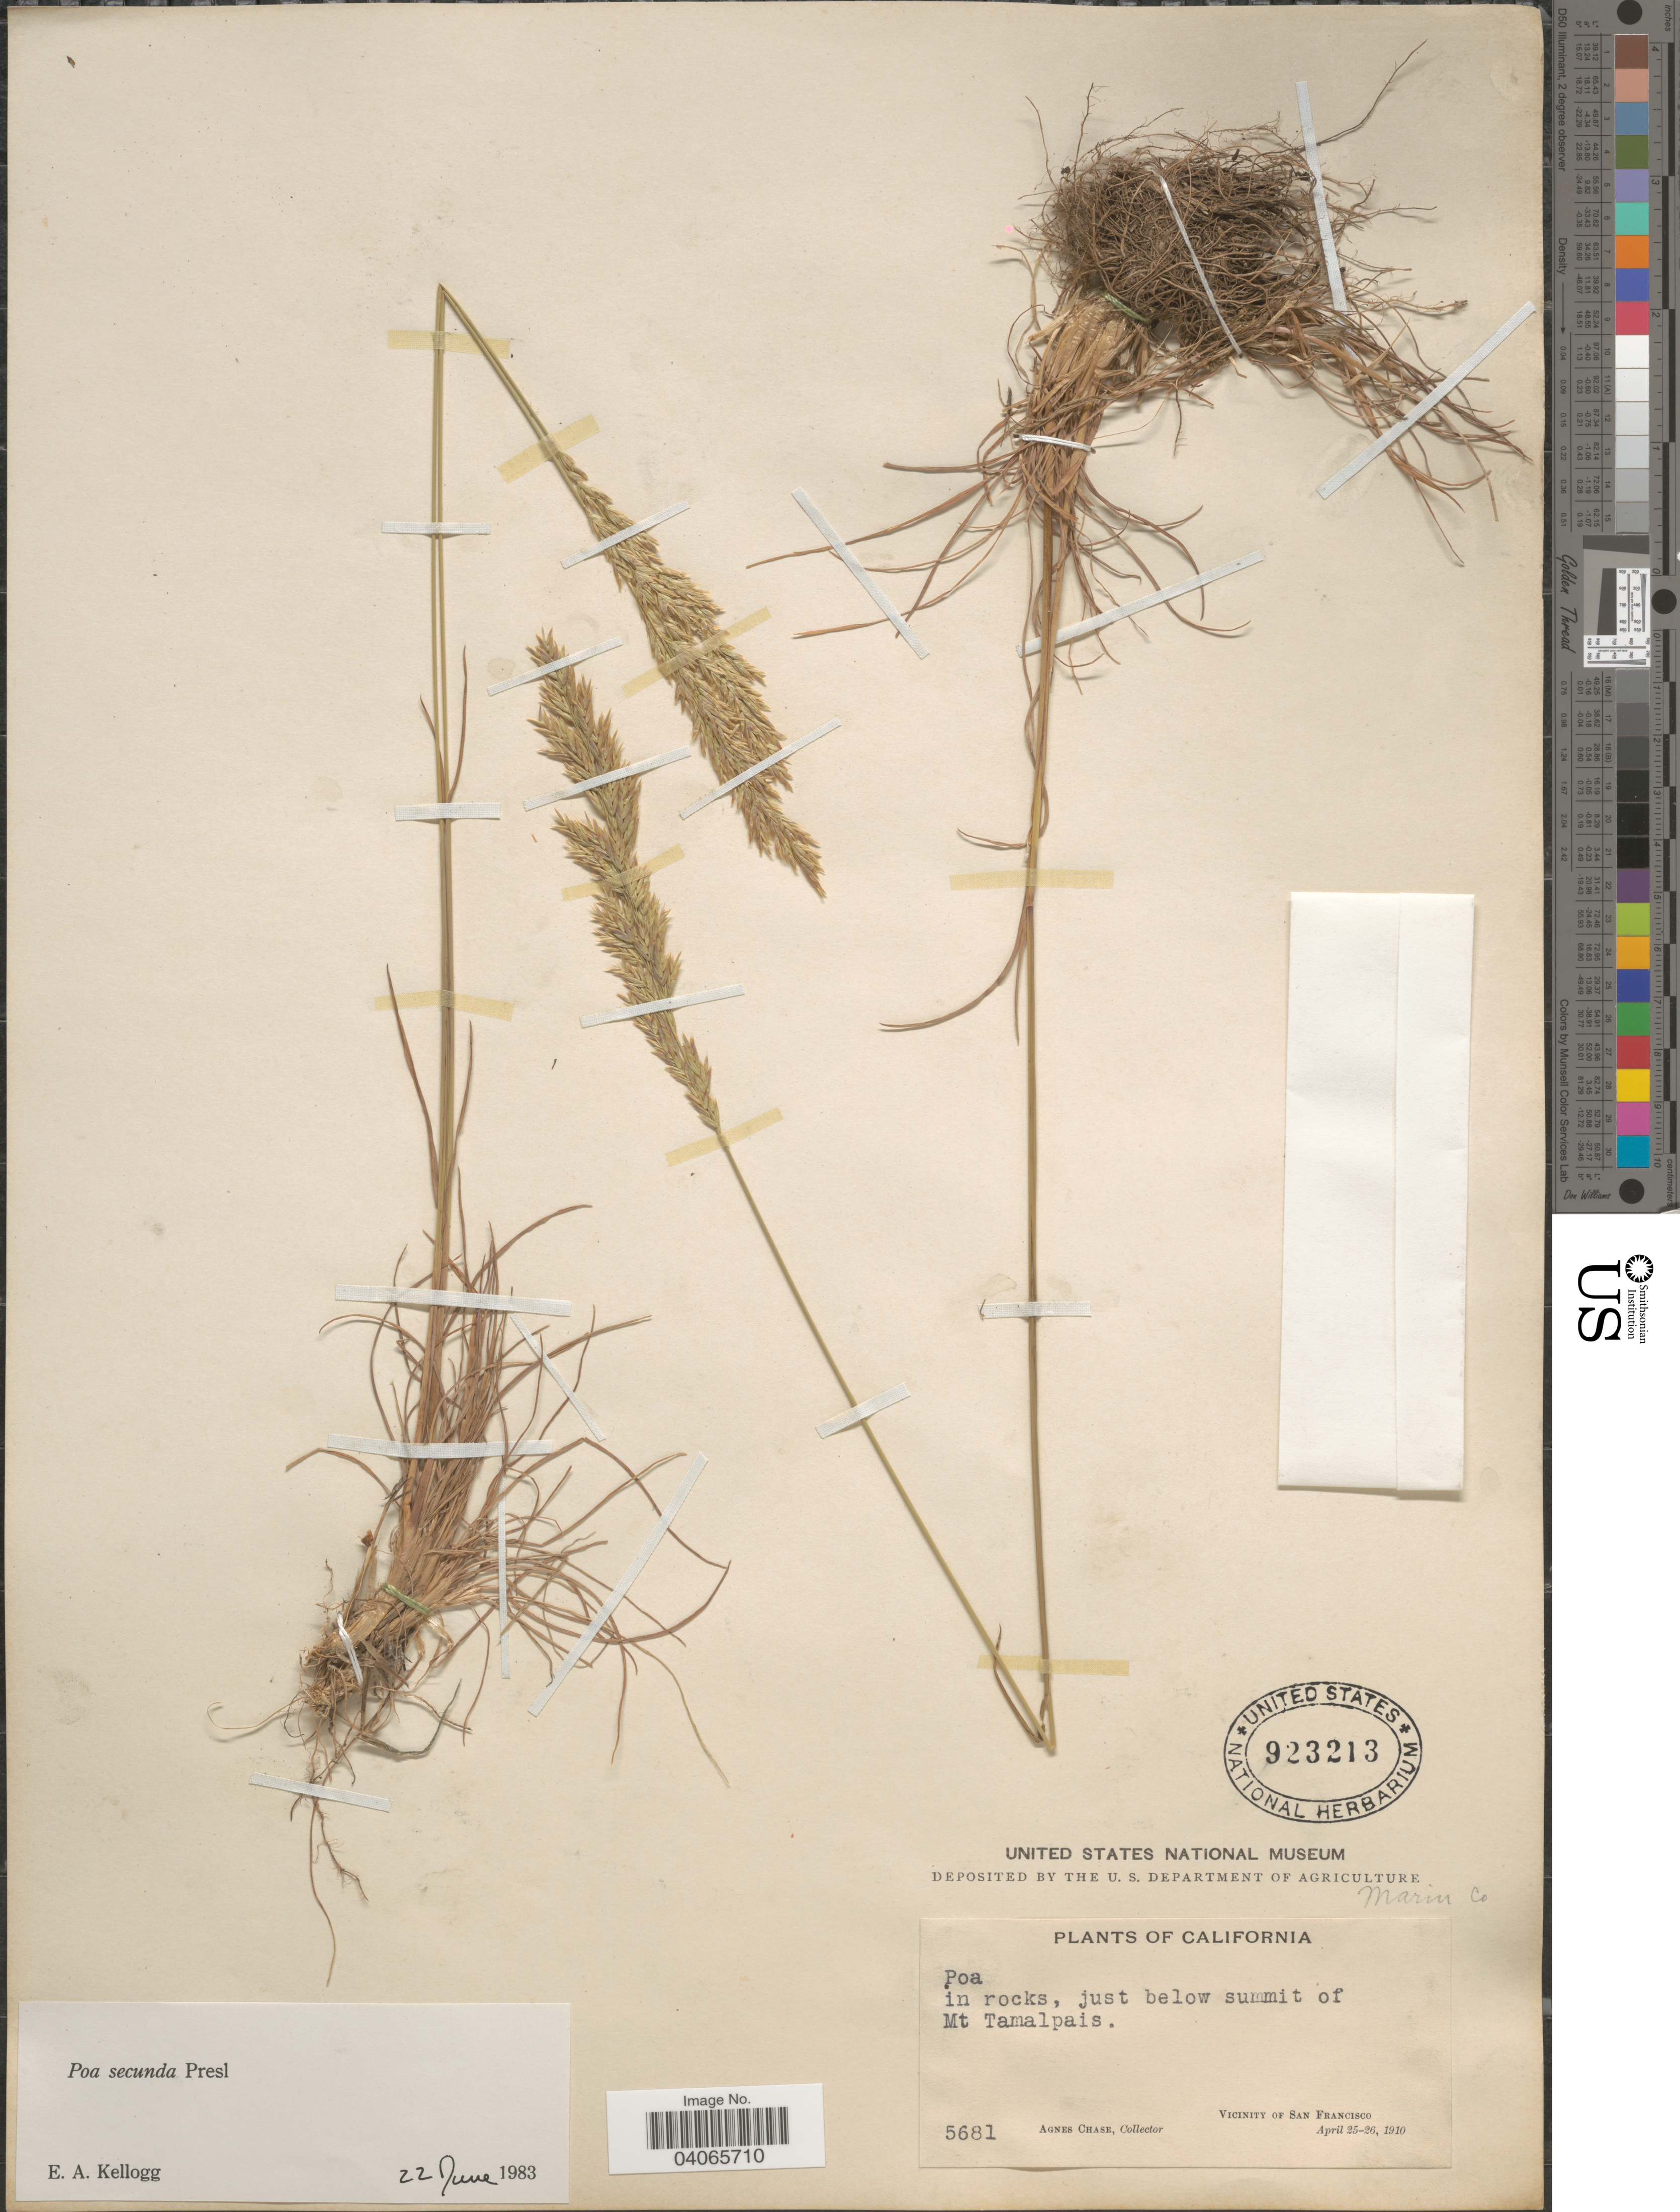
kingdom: Plantae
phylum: Tracheophyta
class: Liliopsida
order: Poales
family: Poaceae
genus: Poa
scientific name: Poa secunda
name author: J. Presl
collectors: A. Chase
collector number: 5681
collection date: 1910-04-25/1910-04-26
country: United States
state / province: California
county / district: San Francisco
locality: Marin Co. In rocks, just below summit of Mt Tamalpais. Vicinity of San Francisco.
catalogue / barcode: US 923213